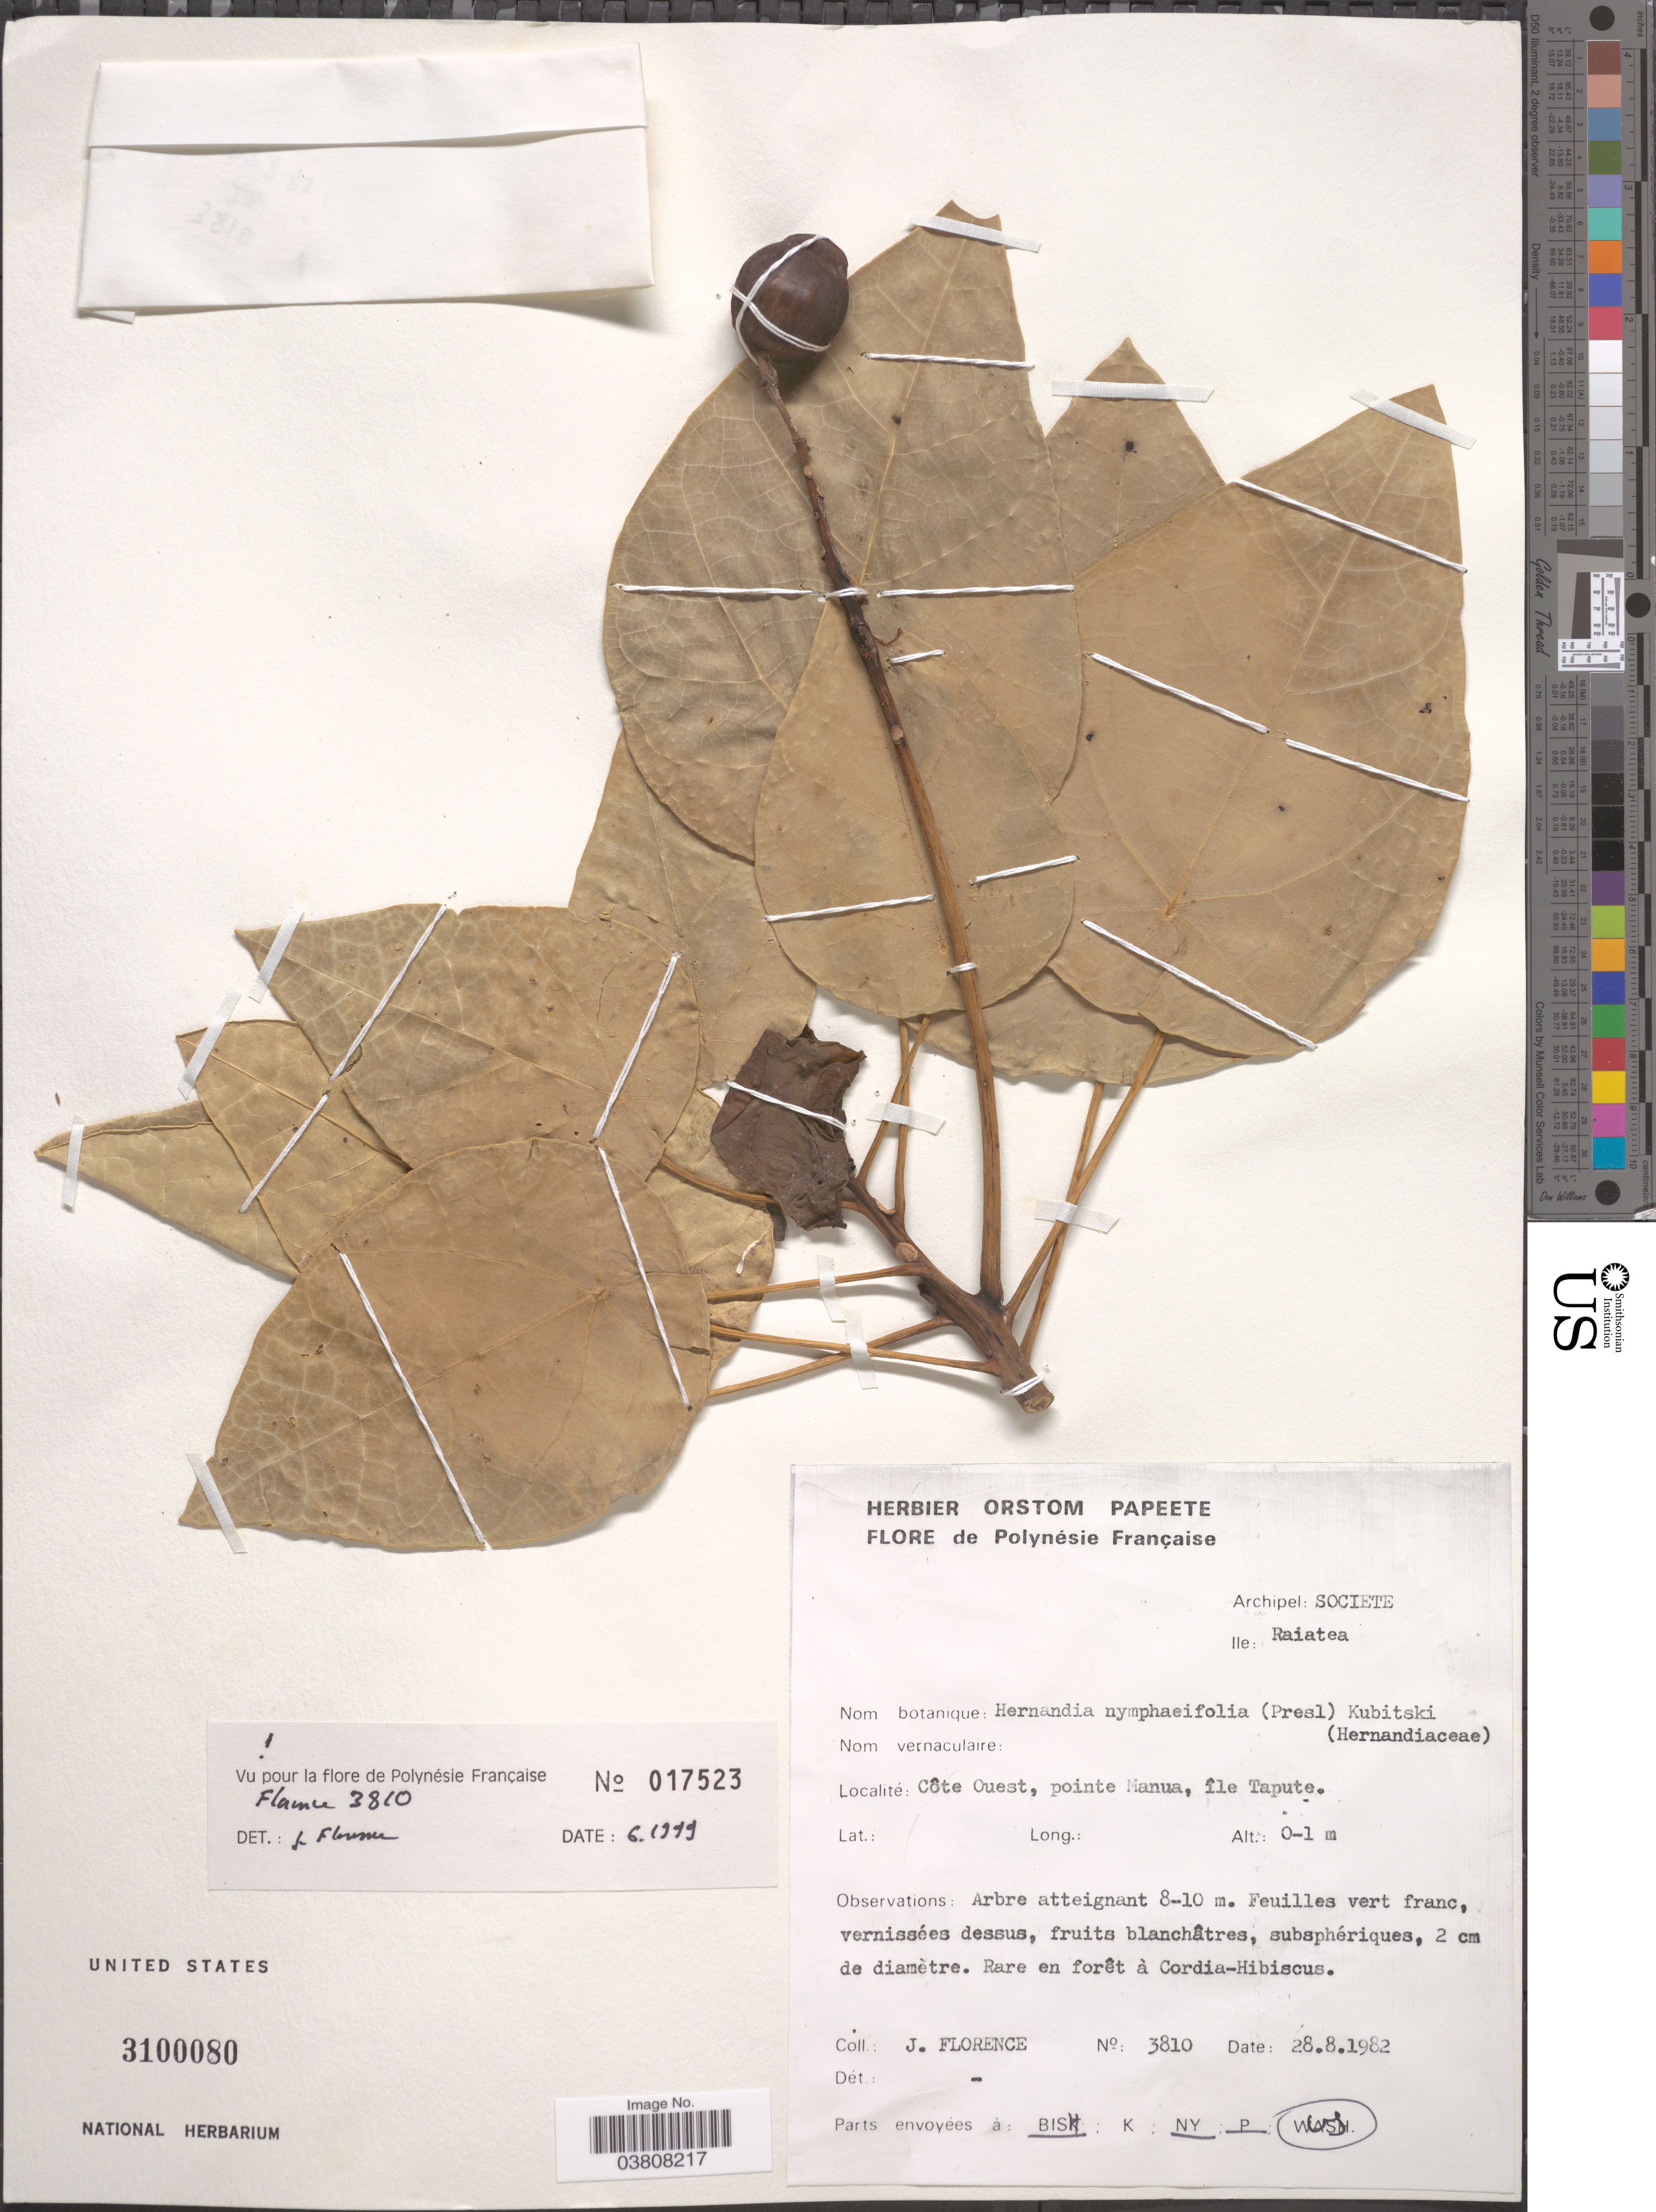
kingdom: Plantae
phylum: Tracheophyta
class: Magnoliopsida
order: Laurales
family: Hernandiaceae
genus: Hernandia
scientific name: Hernandia nymphaeifolia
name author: (C. Presl) Kubitzki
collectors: J. Florence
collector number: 3810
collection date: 1982-08-28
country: French Polynesia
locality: Polynésie Française. Archipel: Societe. Ile: Raiatea. Côte Ouest, pointe Manau, île Tapute.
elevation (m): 0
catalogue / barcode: US 3100080